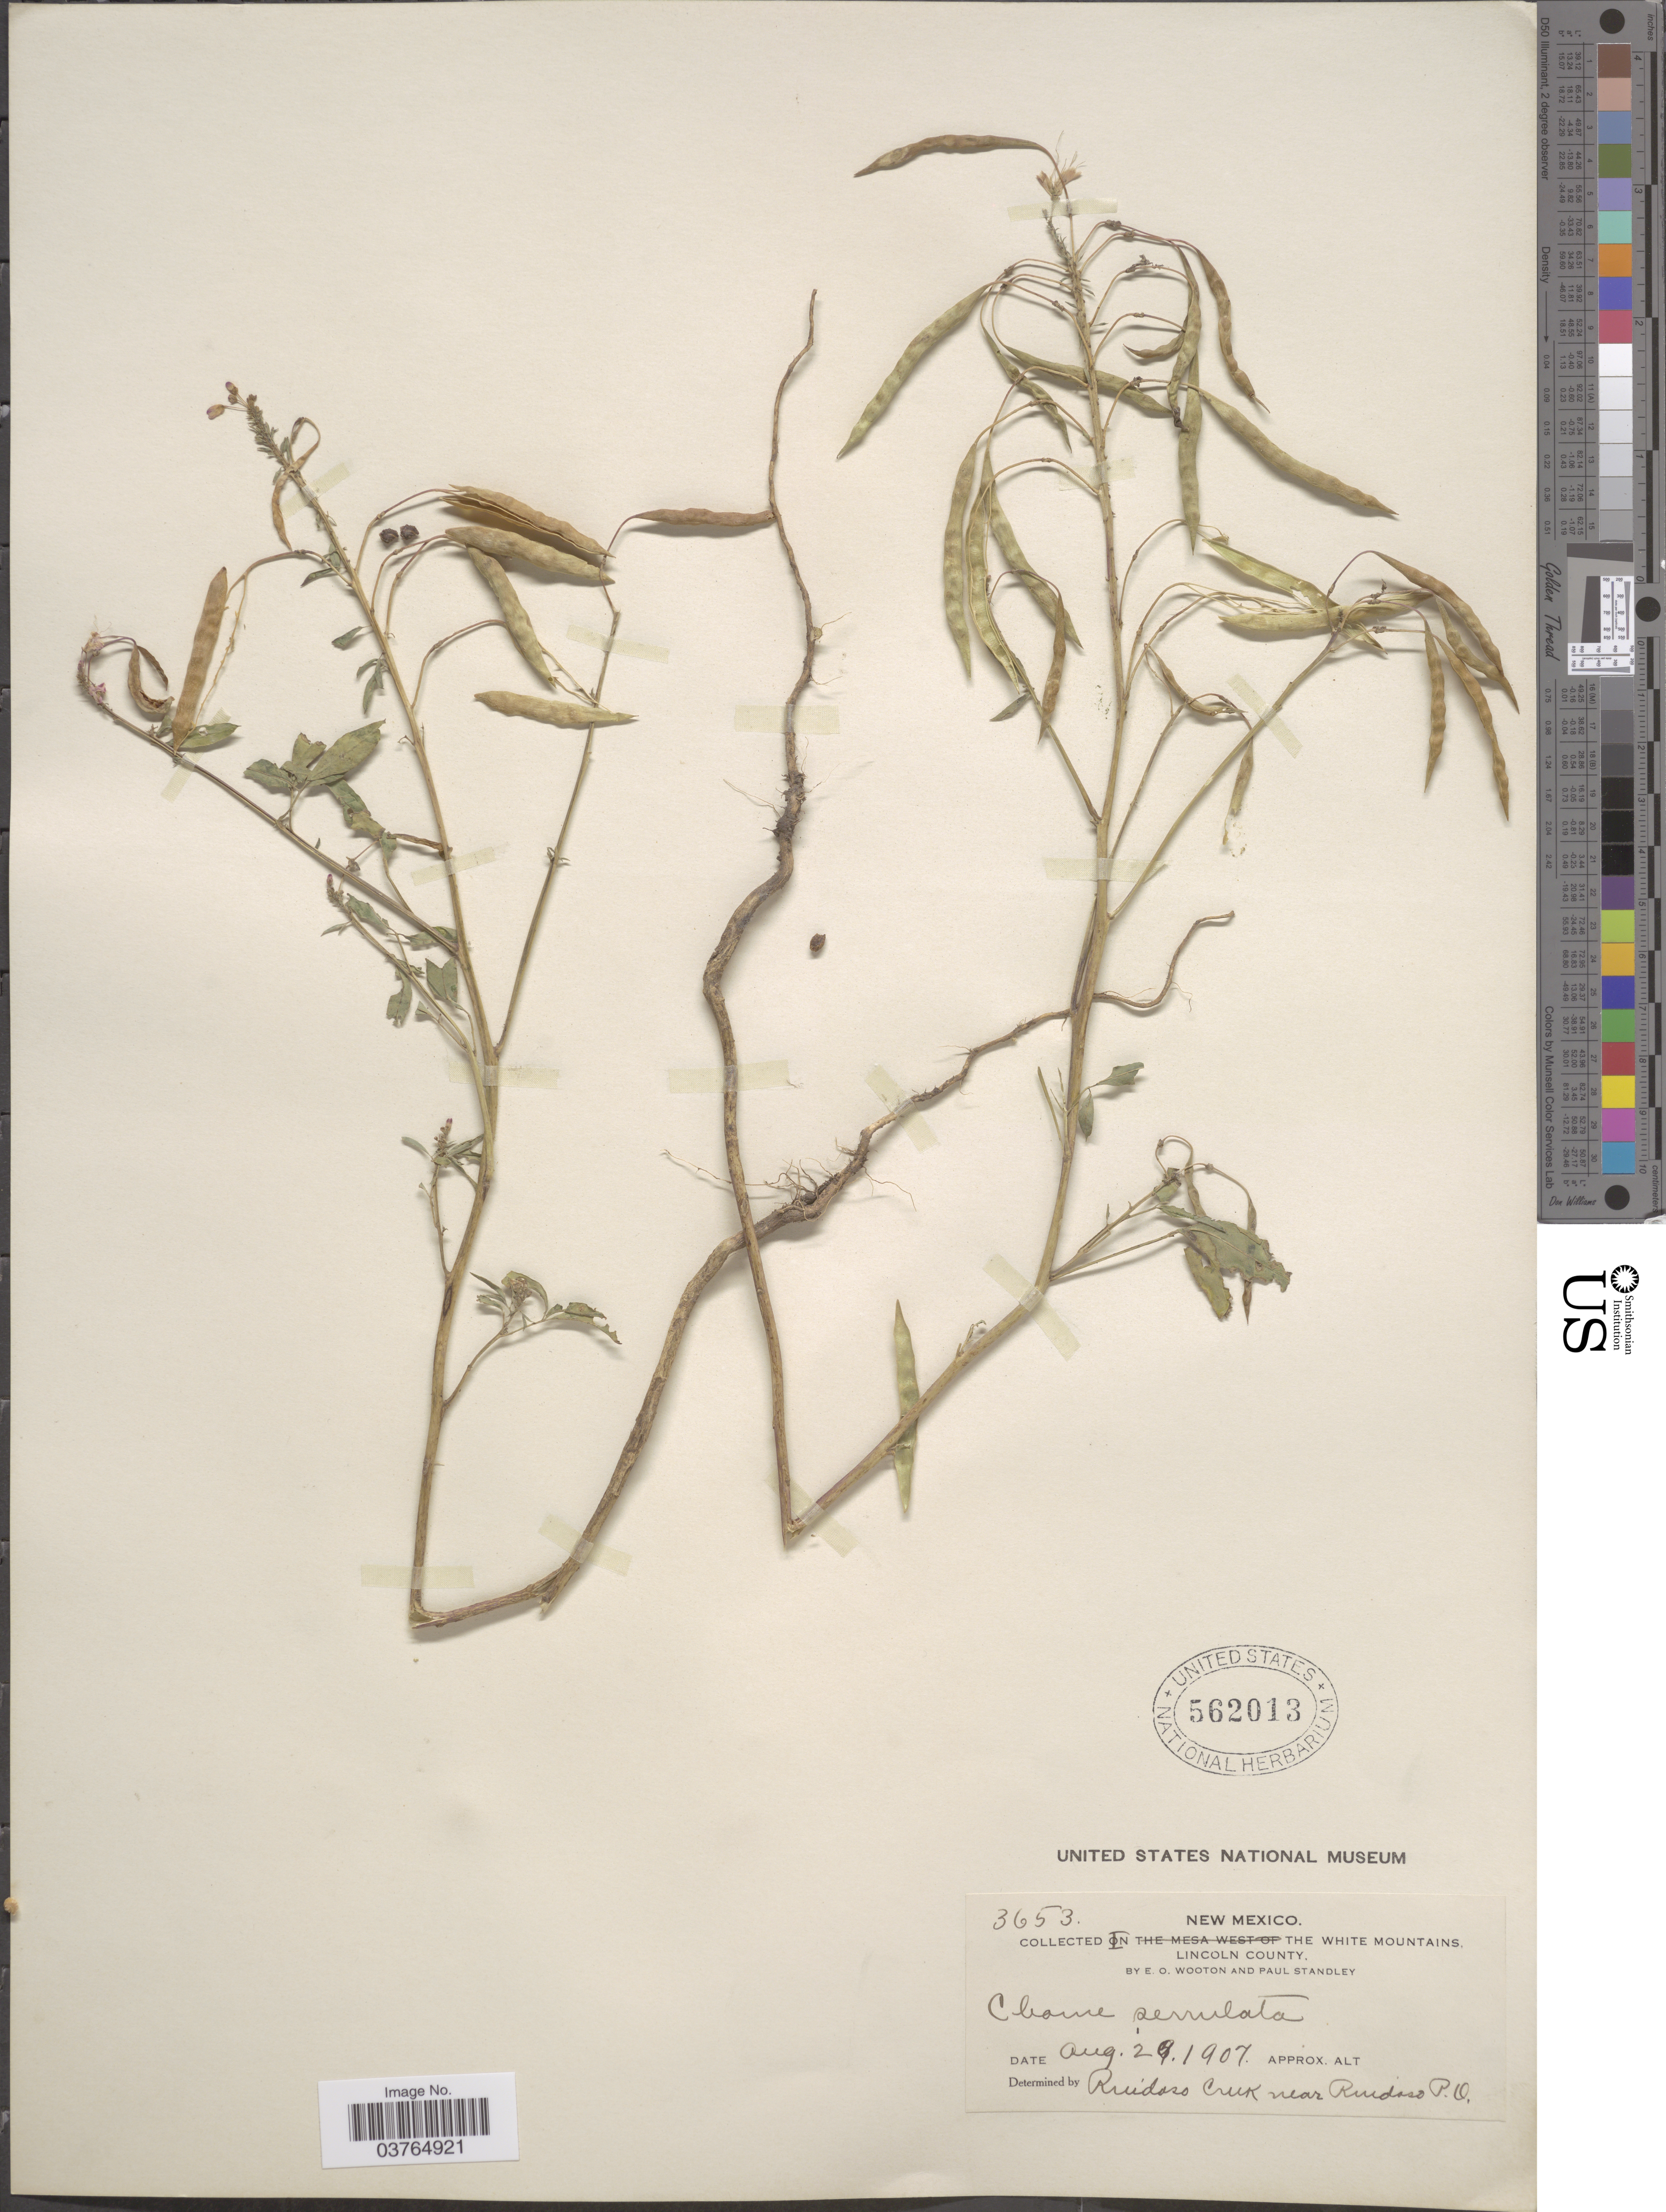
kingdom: Plantae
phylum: Tracheophyta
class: Magnoliopsida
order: Brassicales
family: Cleomaceae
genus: Cleomella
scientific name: Cleomella serrulata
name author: (Pursh) Roalson & J.C. Hall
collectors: E. O. Wooton & P. C. Standley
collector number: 3653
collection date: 1907-08-29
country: United States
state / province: New Mexico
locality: In the White Mountains. Lincoln County. Ruidoso Creek near Ruidoso P. O.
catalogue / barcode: US 562013